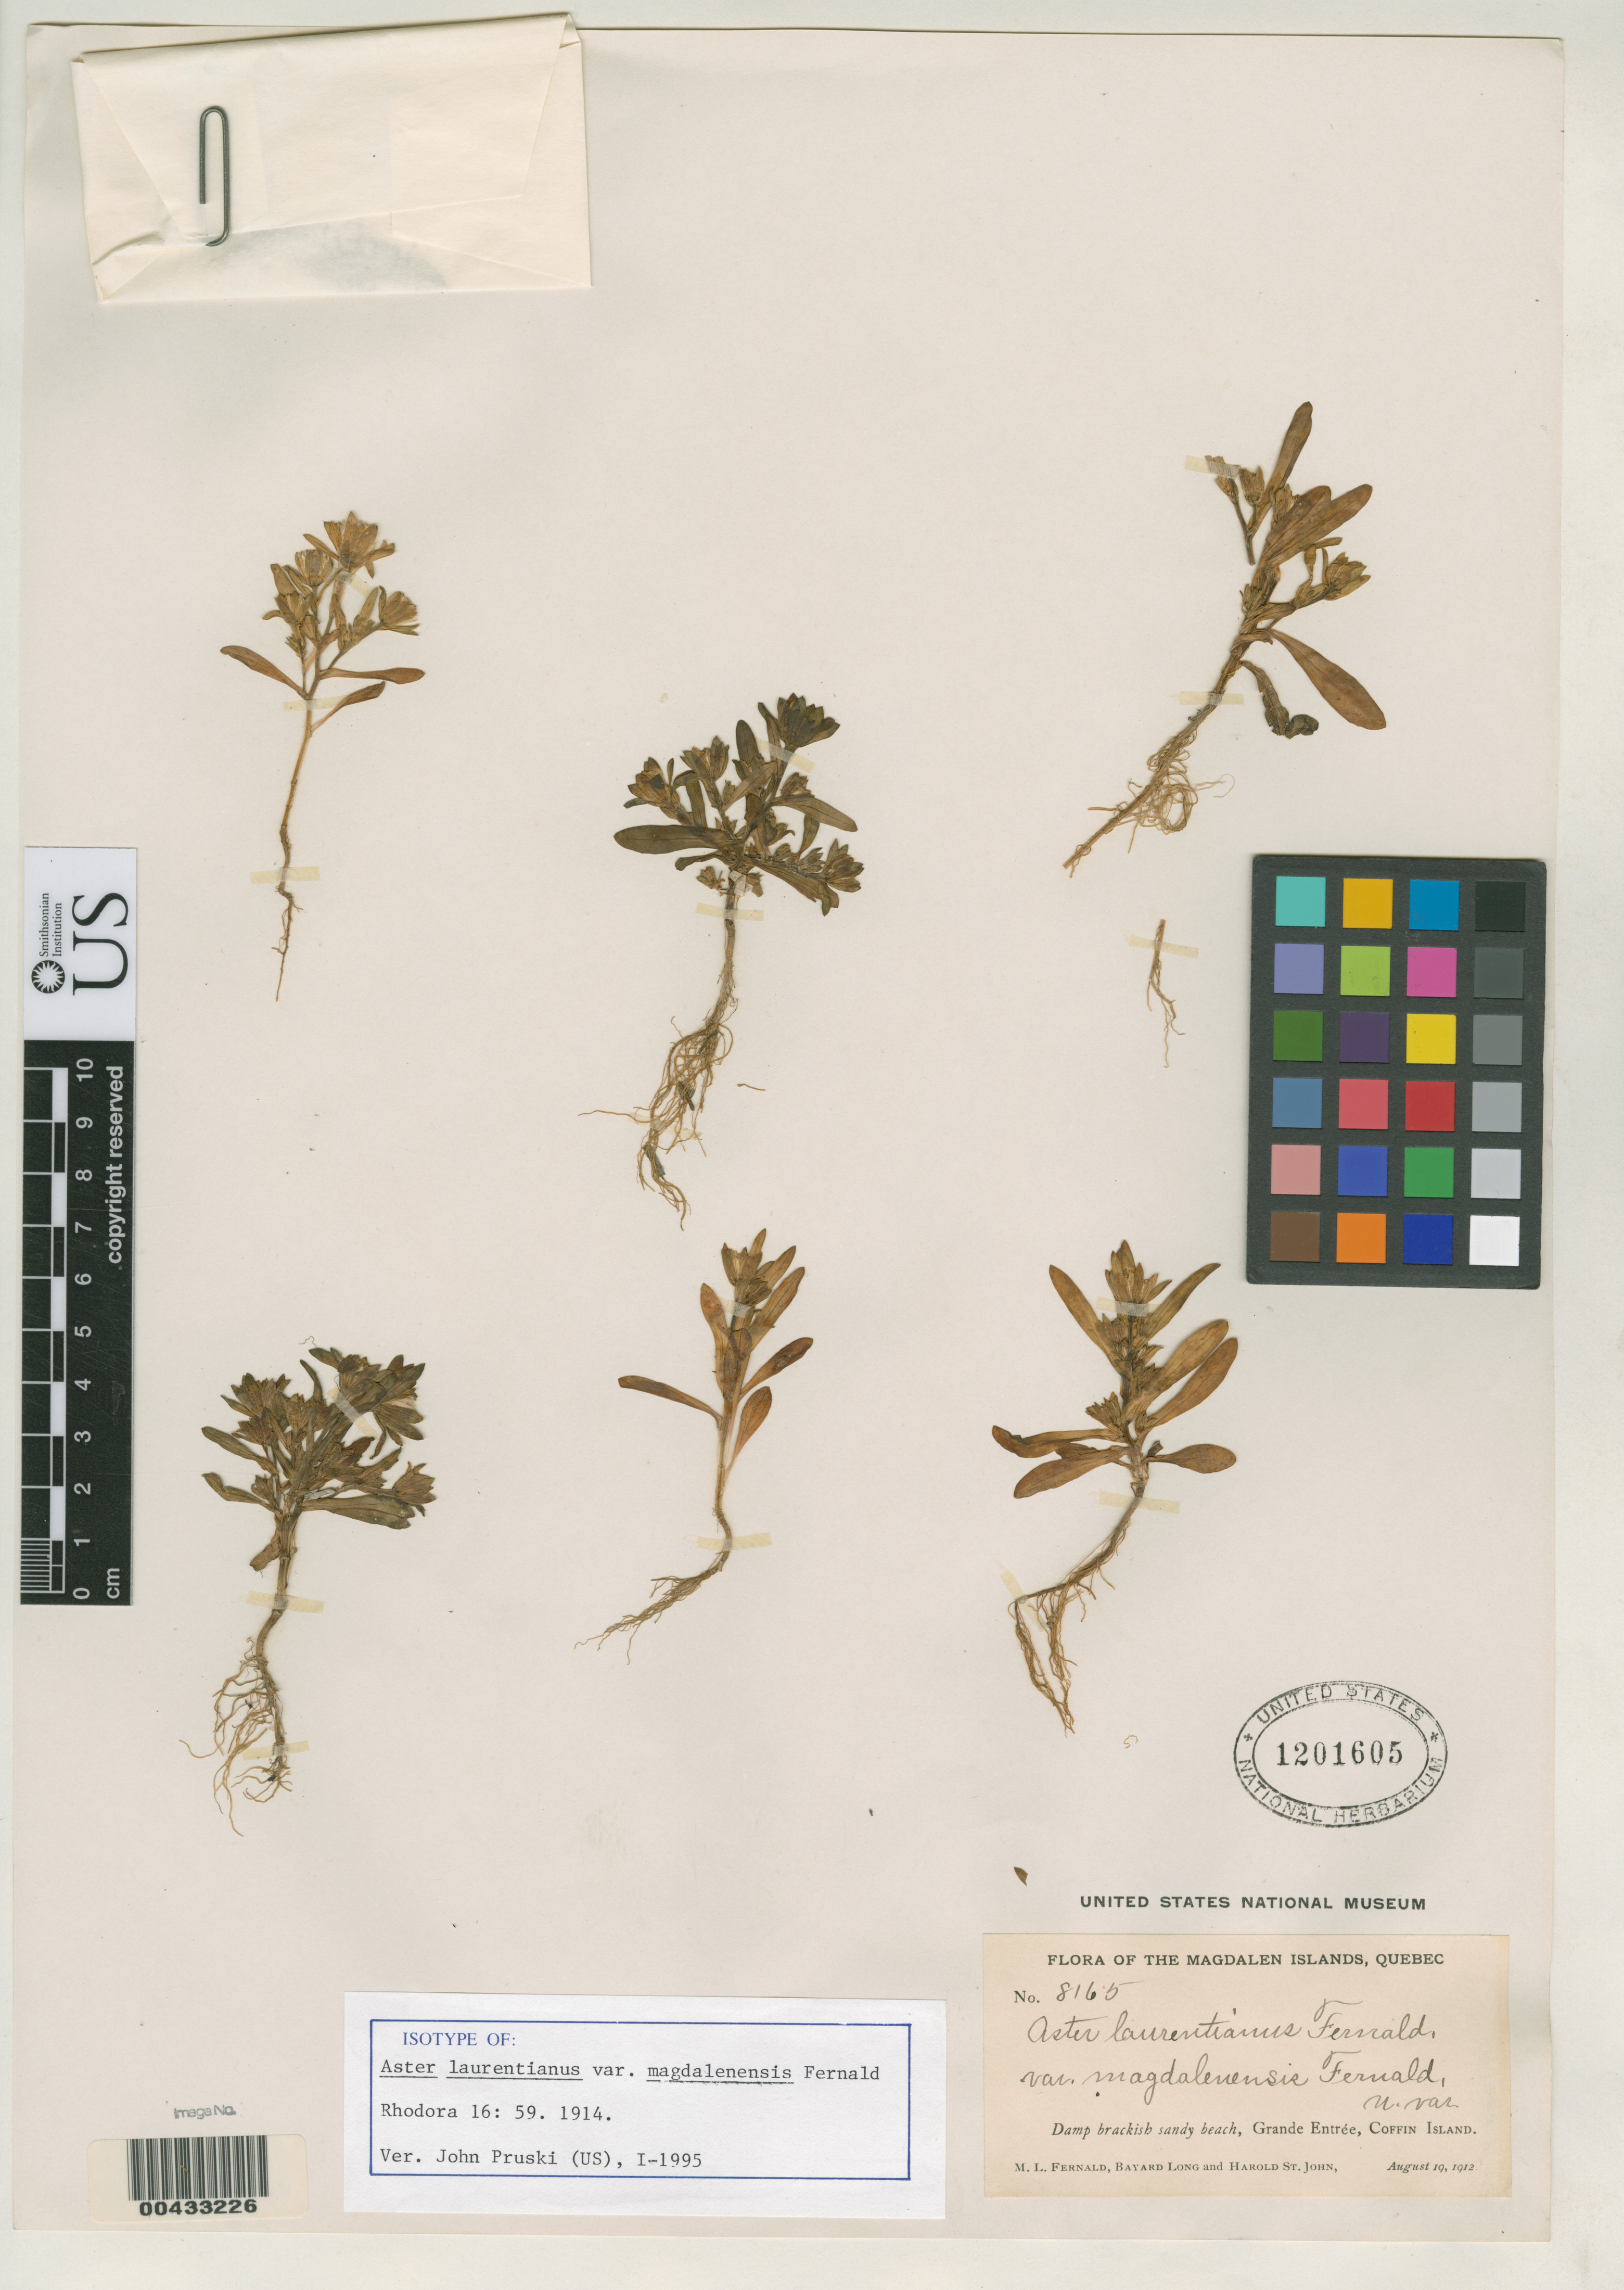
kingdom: Plantae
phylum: Tracheophyta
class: Magnoliopsida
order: Asterales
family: Asteraceae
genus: Aster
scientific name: Aster laurentianus var. magdalenensis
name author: Fernald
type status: Isotype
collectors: M. L. Fernald, B. H. Long & H. St. John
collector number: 8165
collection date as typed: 19 Aug 1912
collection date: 1912-08-19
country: Canada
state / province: Quebec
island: Coffin Island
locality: Grande Entree.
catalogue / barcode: US 1201605